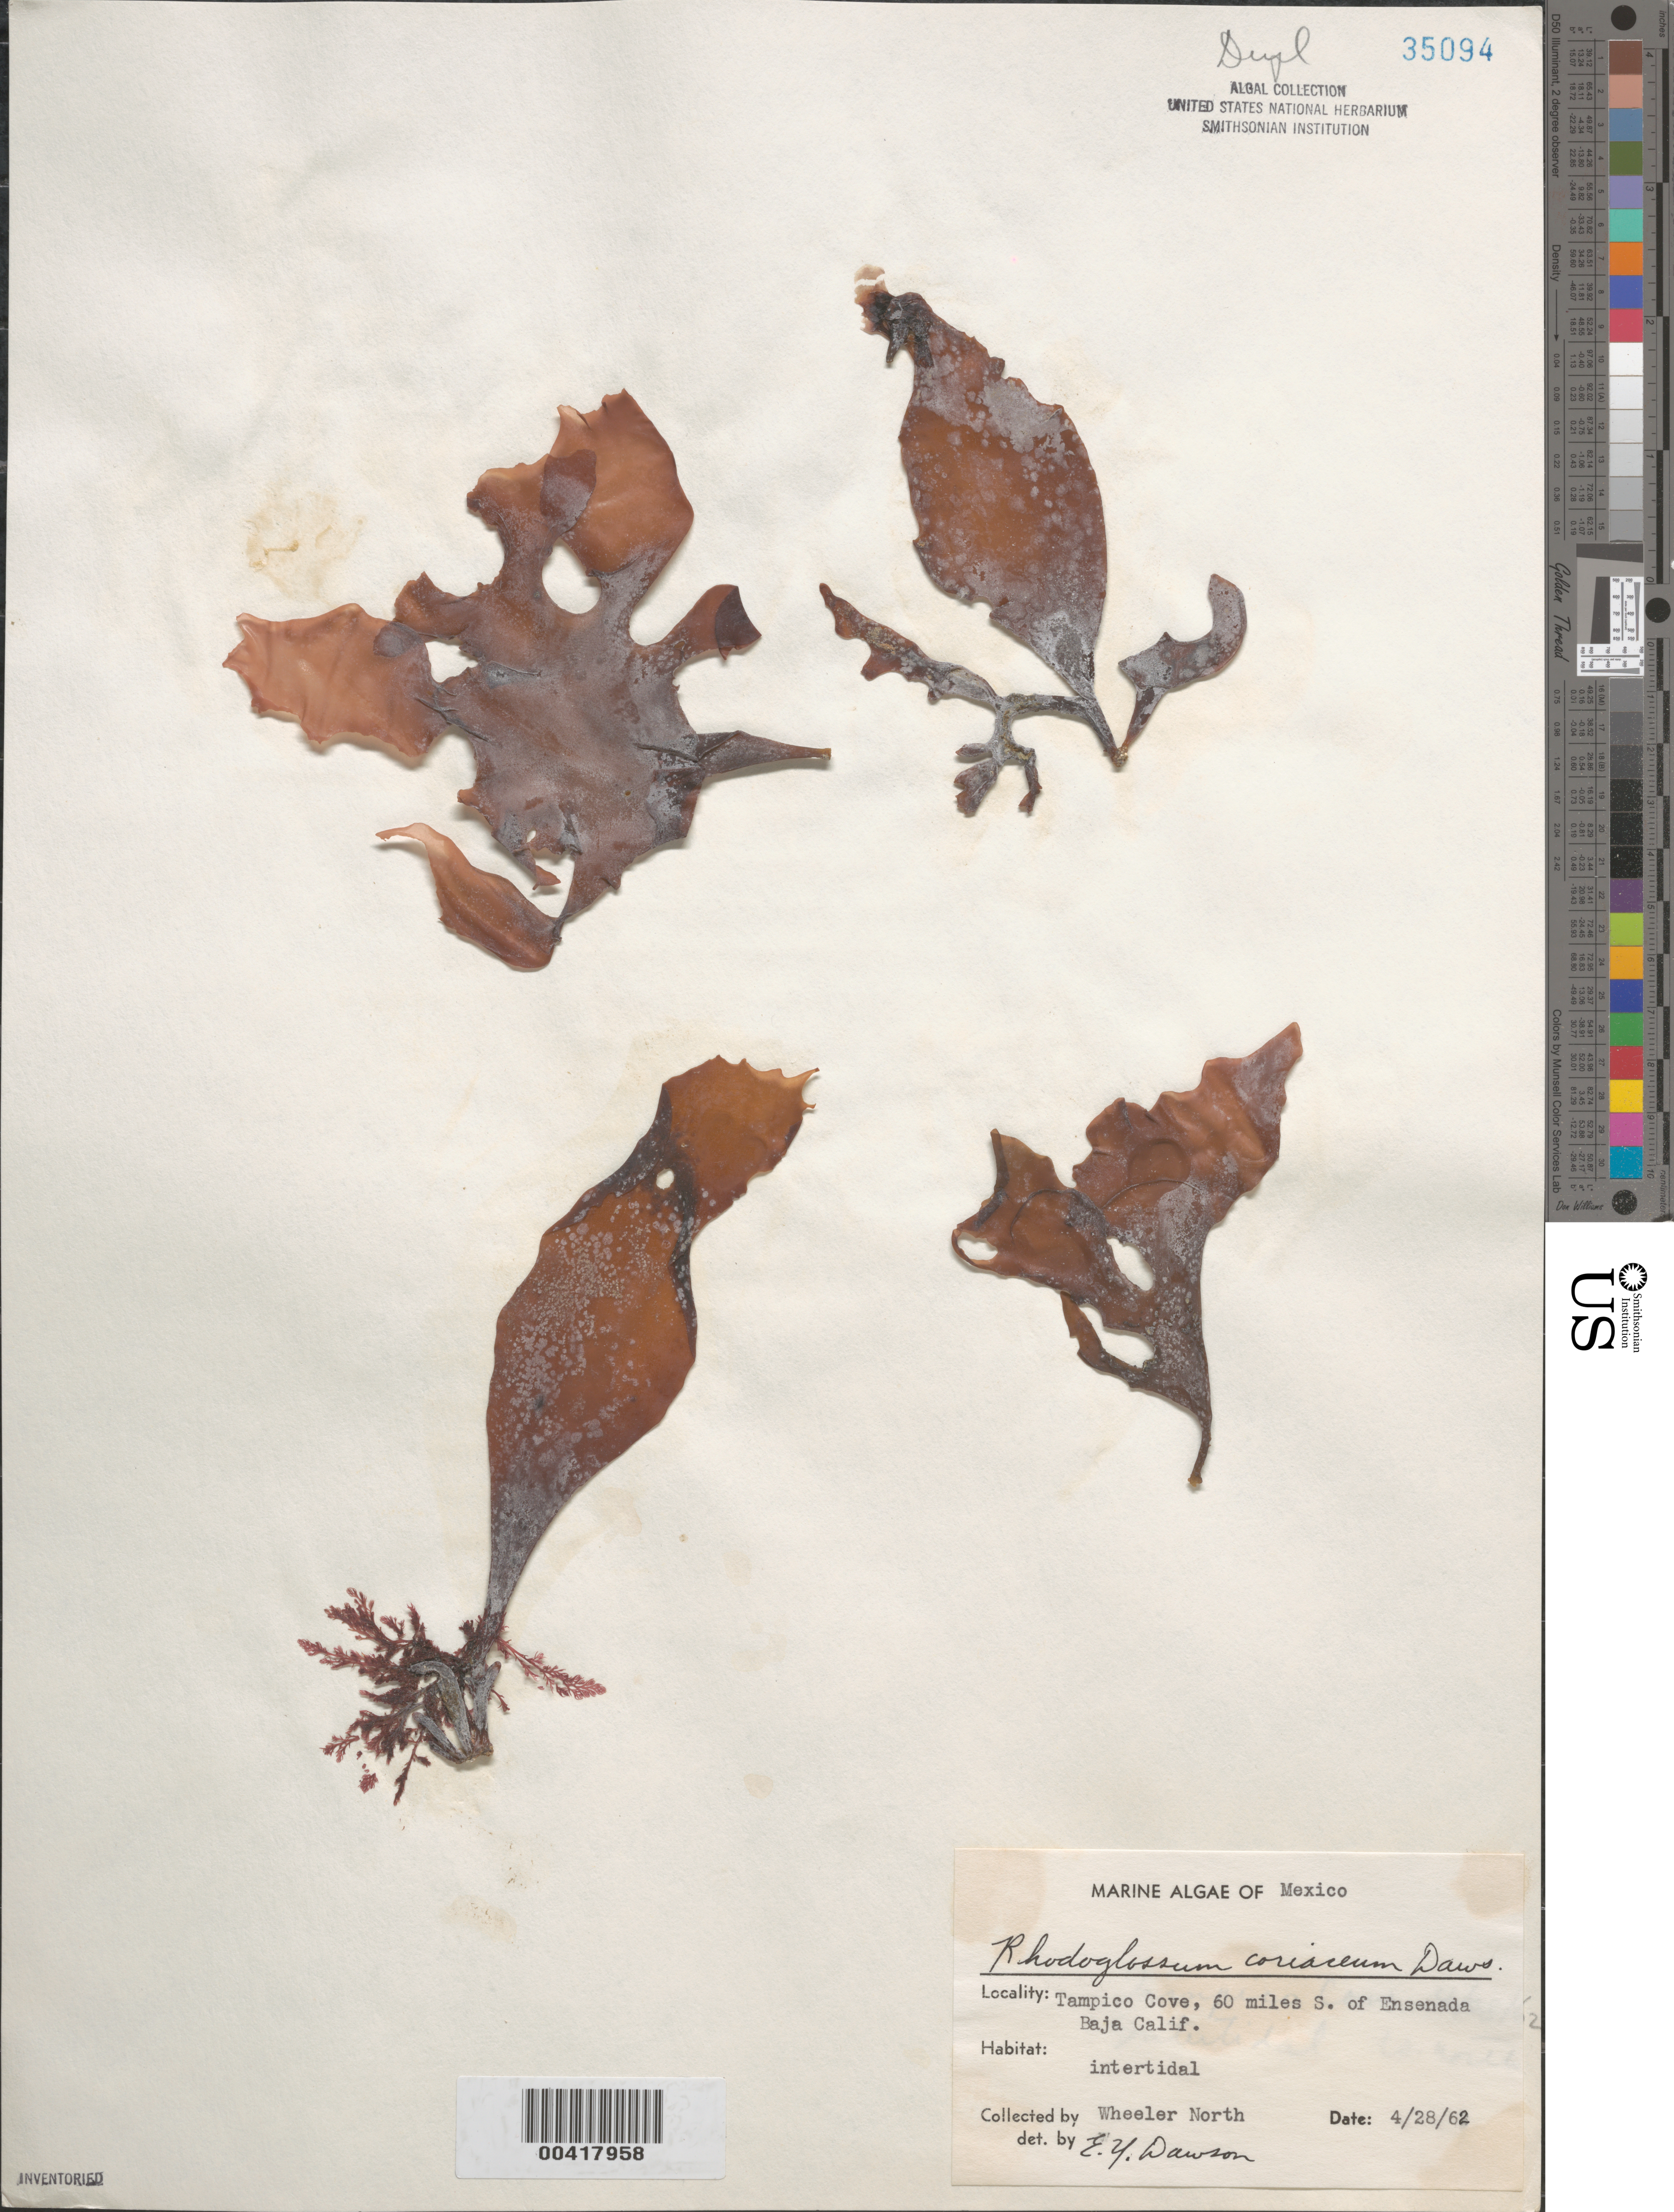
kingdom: Plantae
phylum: Rhodophyta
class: Florideophyceae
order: Gigartinales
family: Gigartinaceae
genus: Mazzaella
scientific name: Mazzaella coriacea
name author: (E.Y. Dawson) Hughey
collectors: W. North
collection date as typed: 28 Apr 1962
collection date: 1962-04-28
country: Mexico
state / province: Baja California Norte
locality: Tampico Cove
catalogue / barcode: US 35094